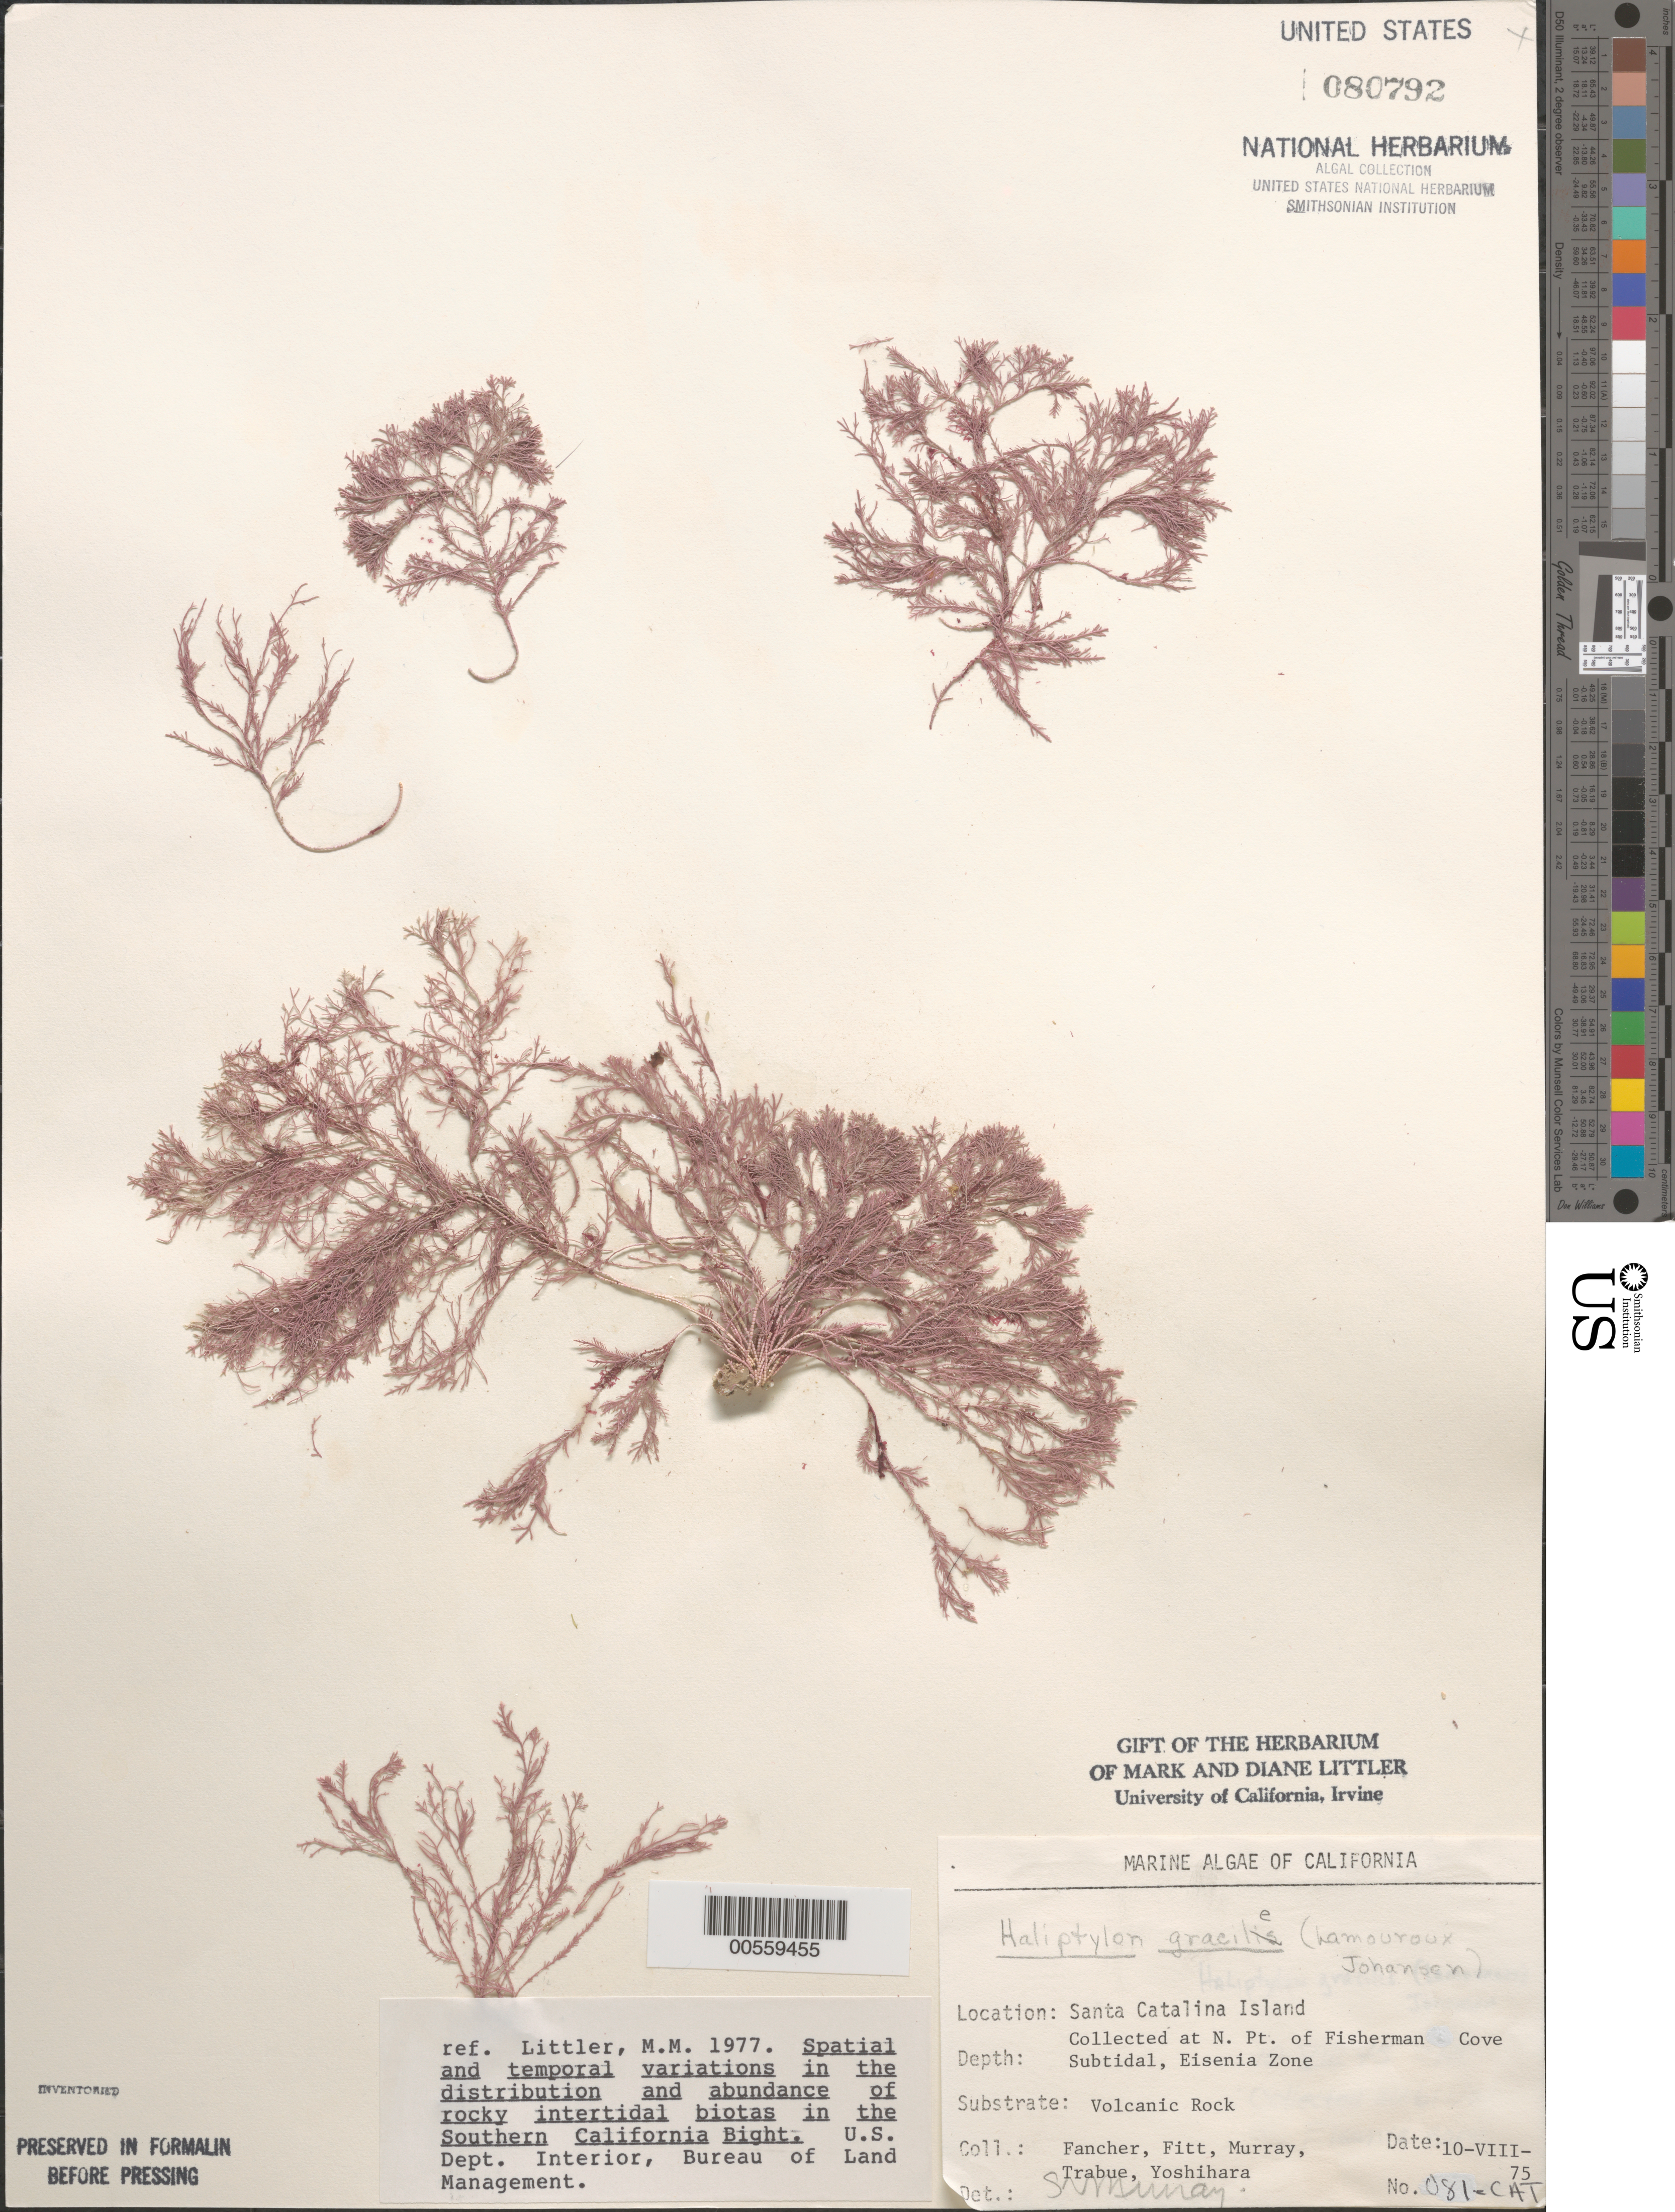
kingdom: Plantae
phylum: Rhodophyta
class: Florideophyceae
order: Corallinales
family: Corallinaceae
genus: Jania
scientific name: Jania rosea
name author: (Lam.) Decne.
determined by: Algae name updating Project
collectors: J. Fancher, W. Fitt, S. N. Murray, P. J. Trabue & K. Yoshihara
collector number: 081-cat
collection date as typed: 10 Aug 1975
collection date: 1975-08-10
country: United States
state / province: California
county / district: Los Angeles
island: Santa Catalina Island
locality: Fishermen Cove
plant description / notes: BLM-SOCALBIGHT Rocky Intertidal Survey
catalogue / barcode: US 80792